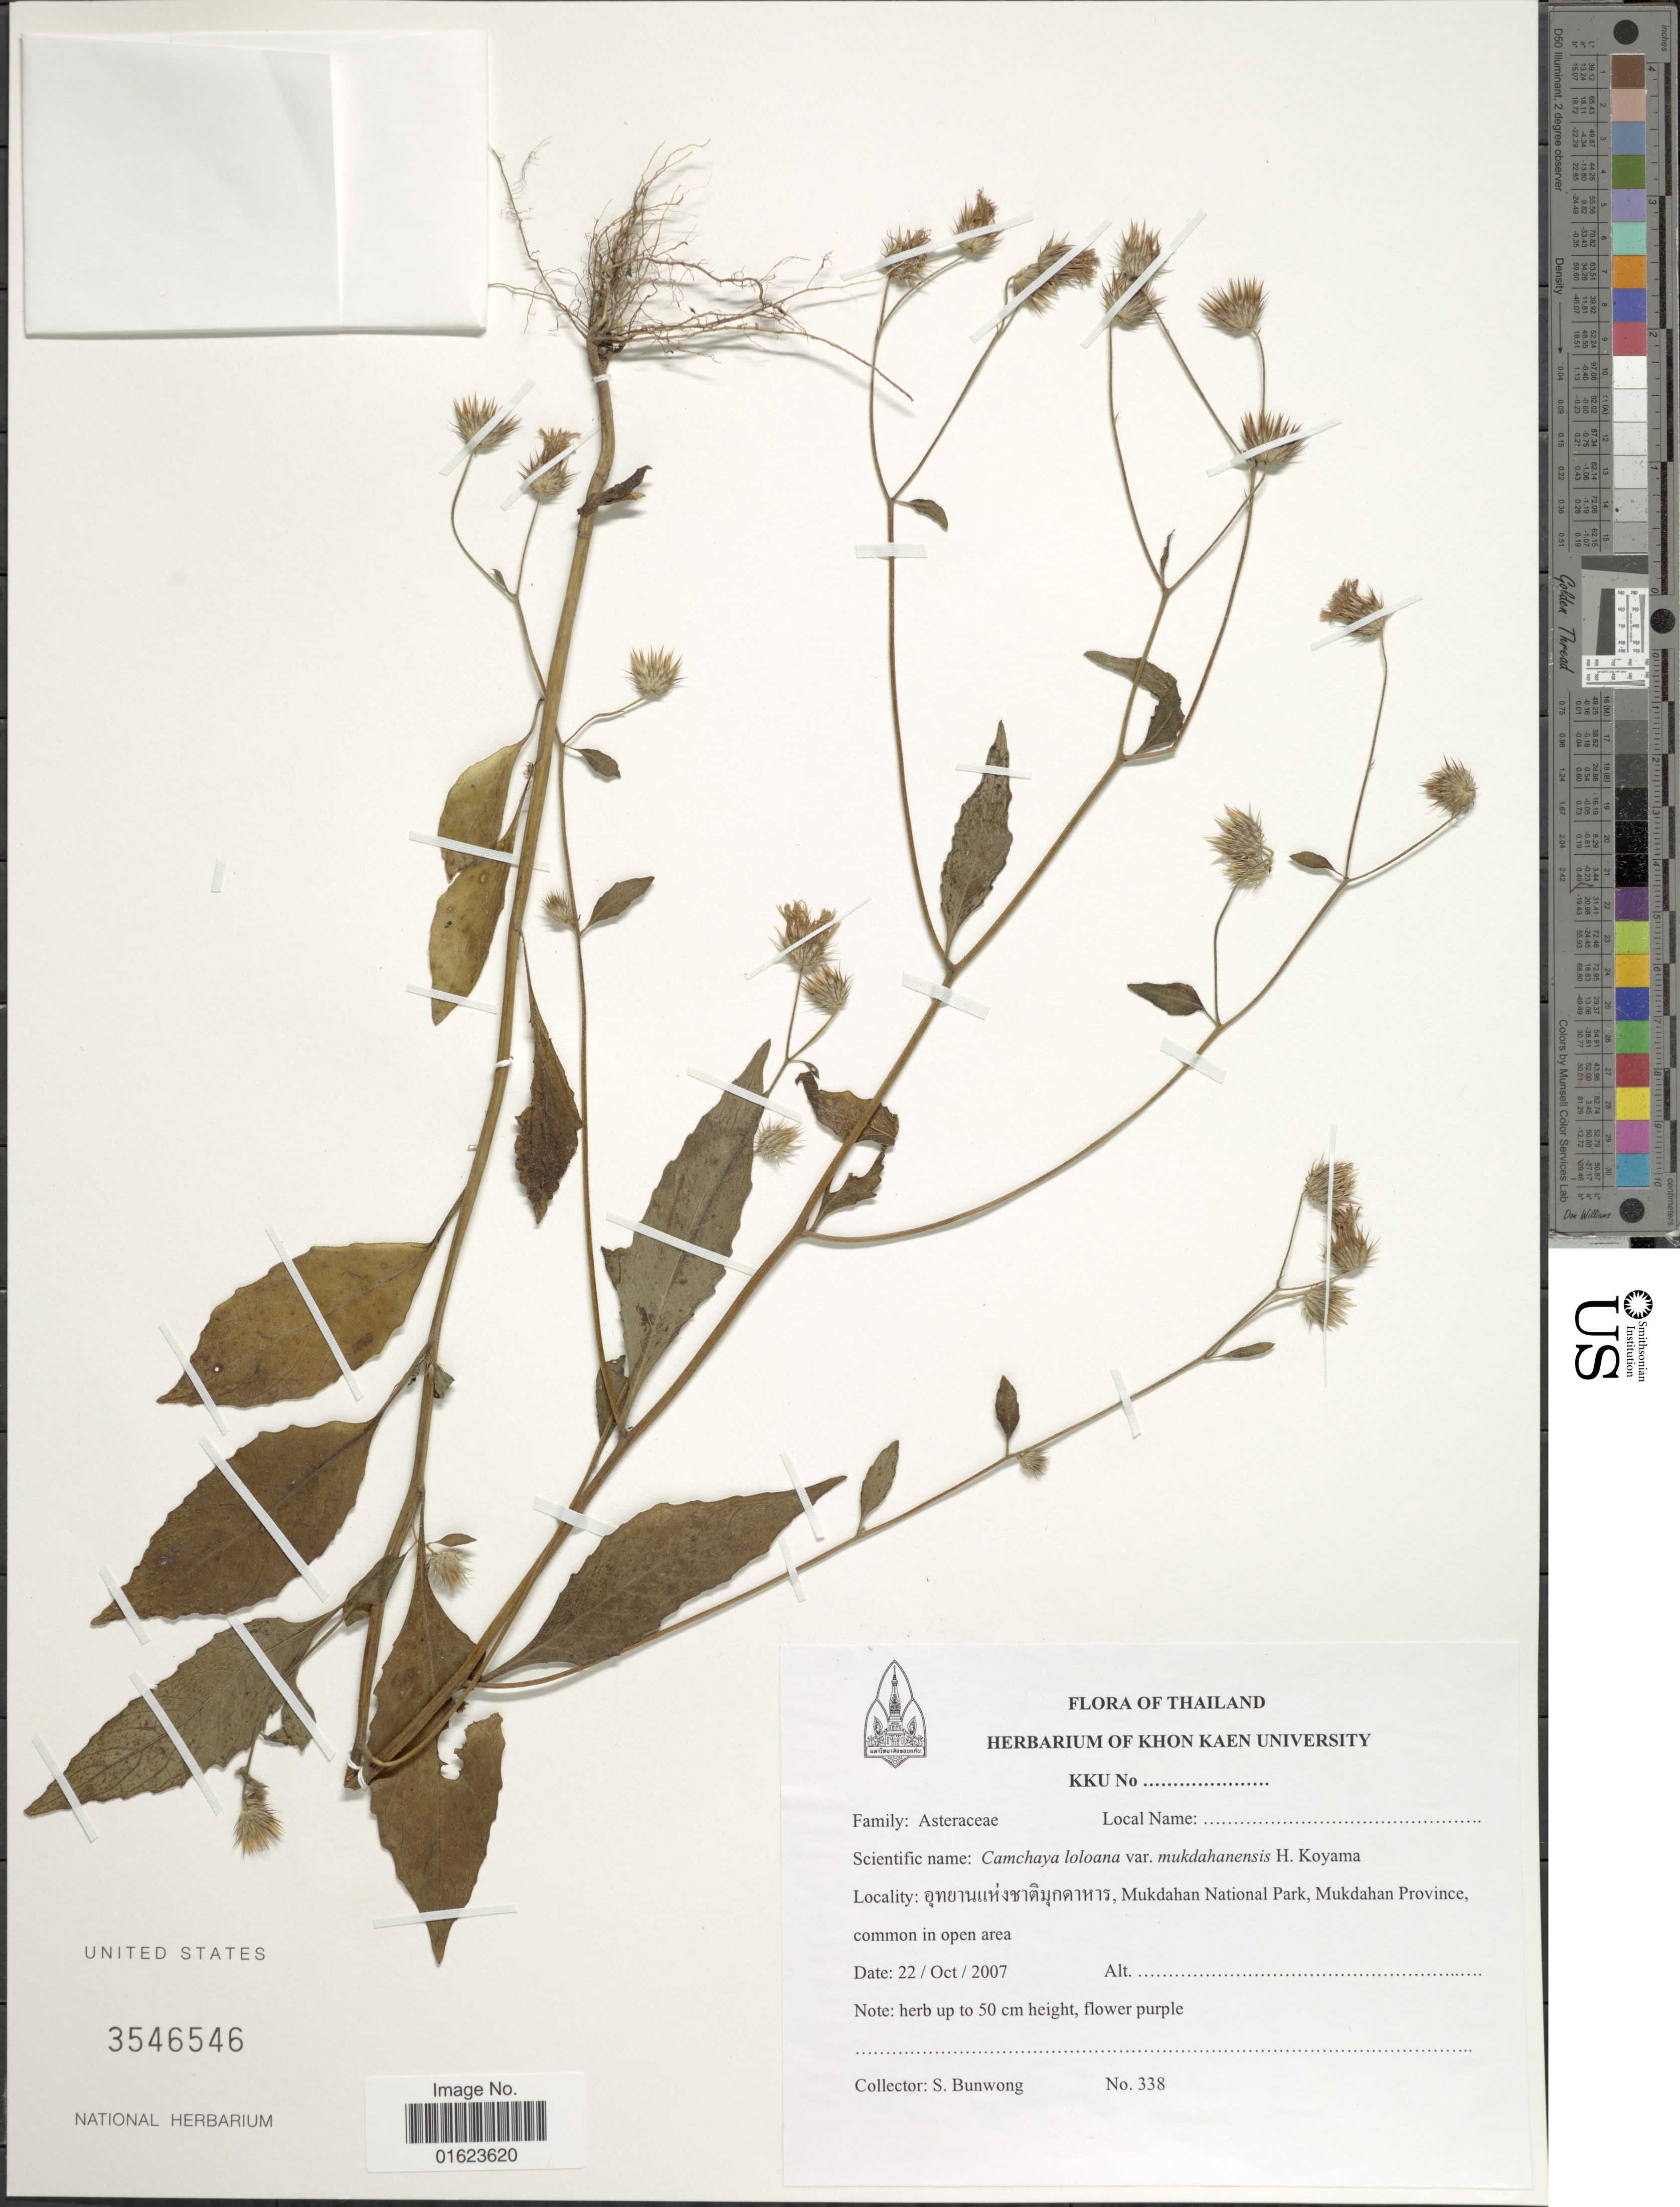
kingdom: Plantae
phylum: Tracheophyta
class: Magnoliopsida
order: Asterales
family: Asteraceae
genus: Camchaya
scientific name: Camchaya loloana var. mukdahanensis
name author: H. Koyama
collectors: S. Bunwong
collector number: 338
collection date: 2007-10-22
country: Thailand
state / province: Mukdahan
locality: X, Mukdahan National Park, Mukdahan Province.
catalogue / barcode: US 3546546